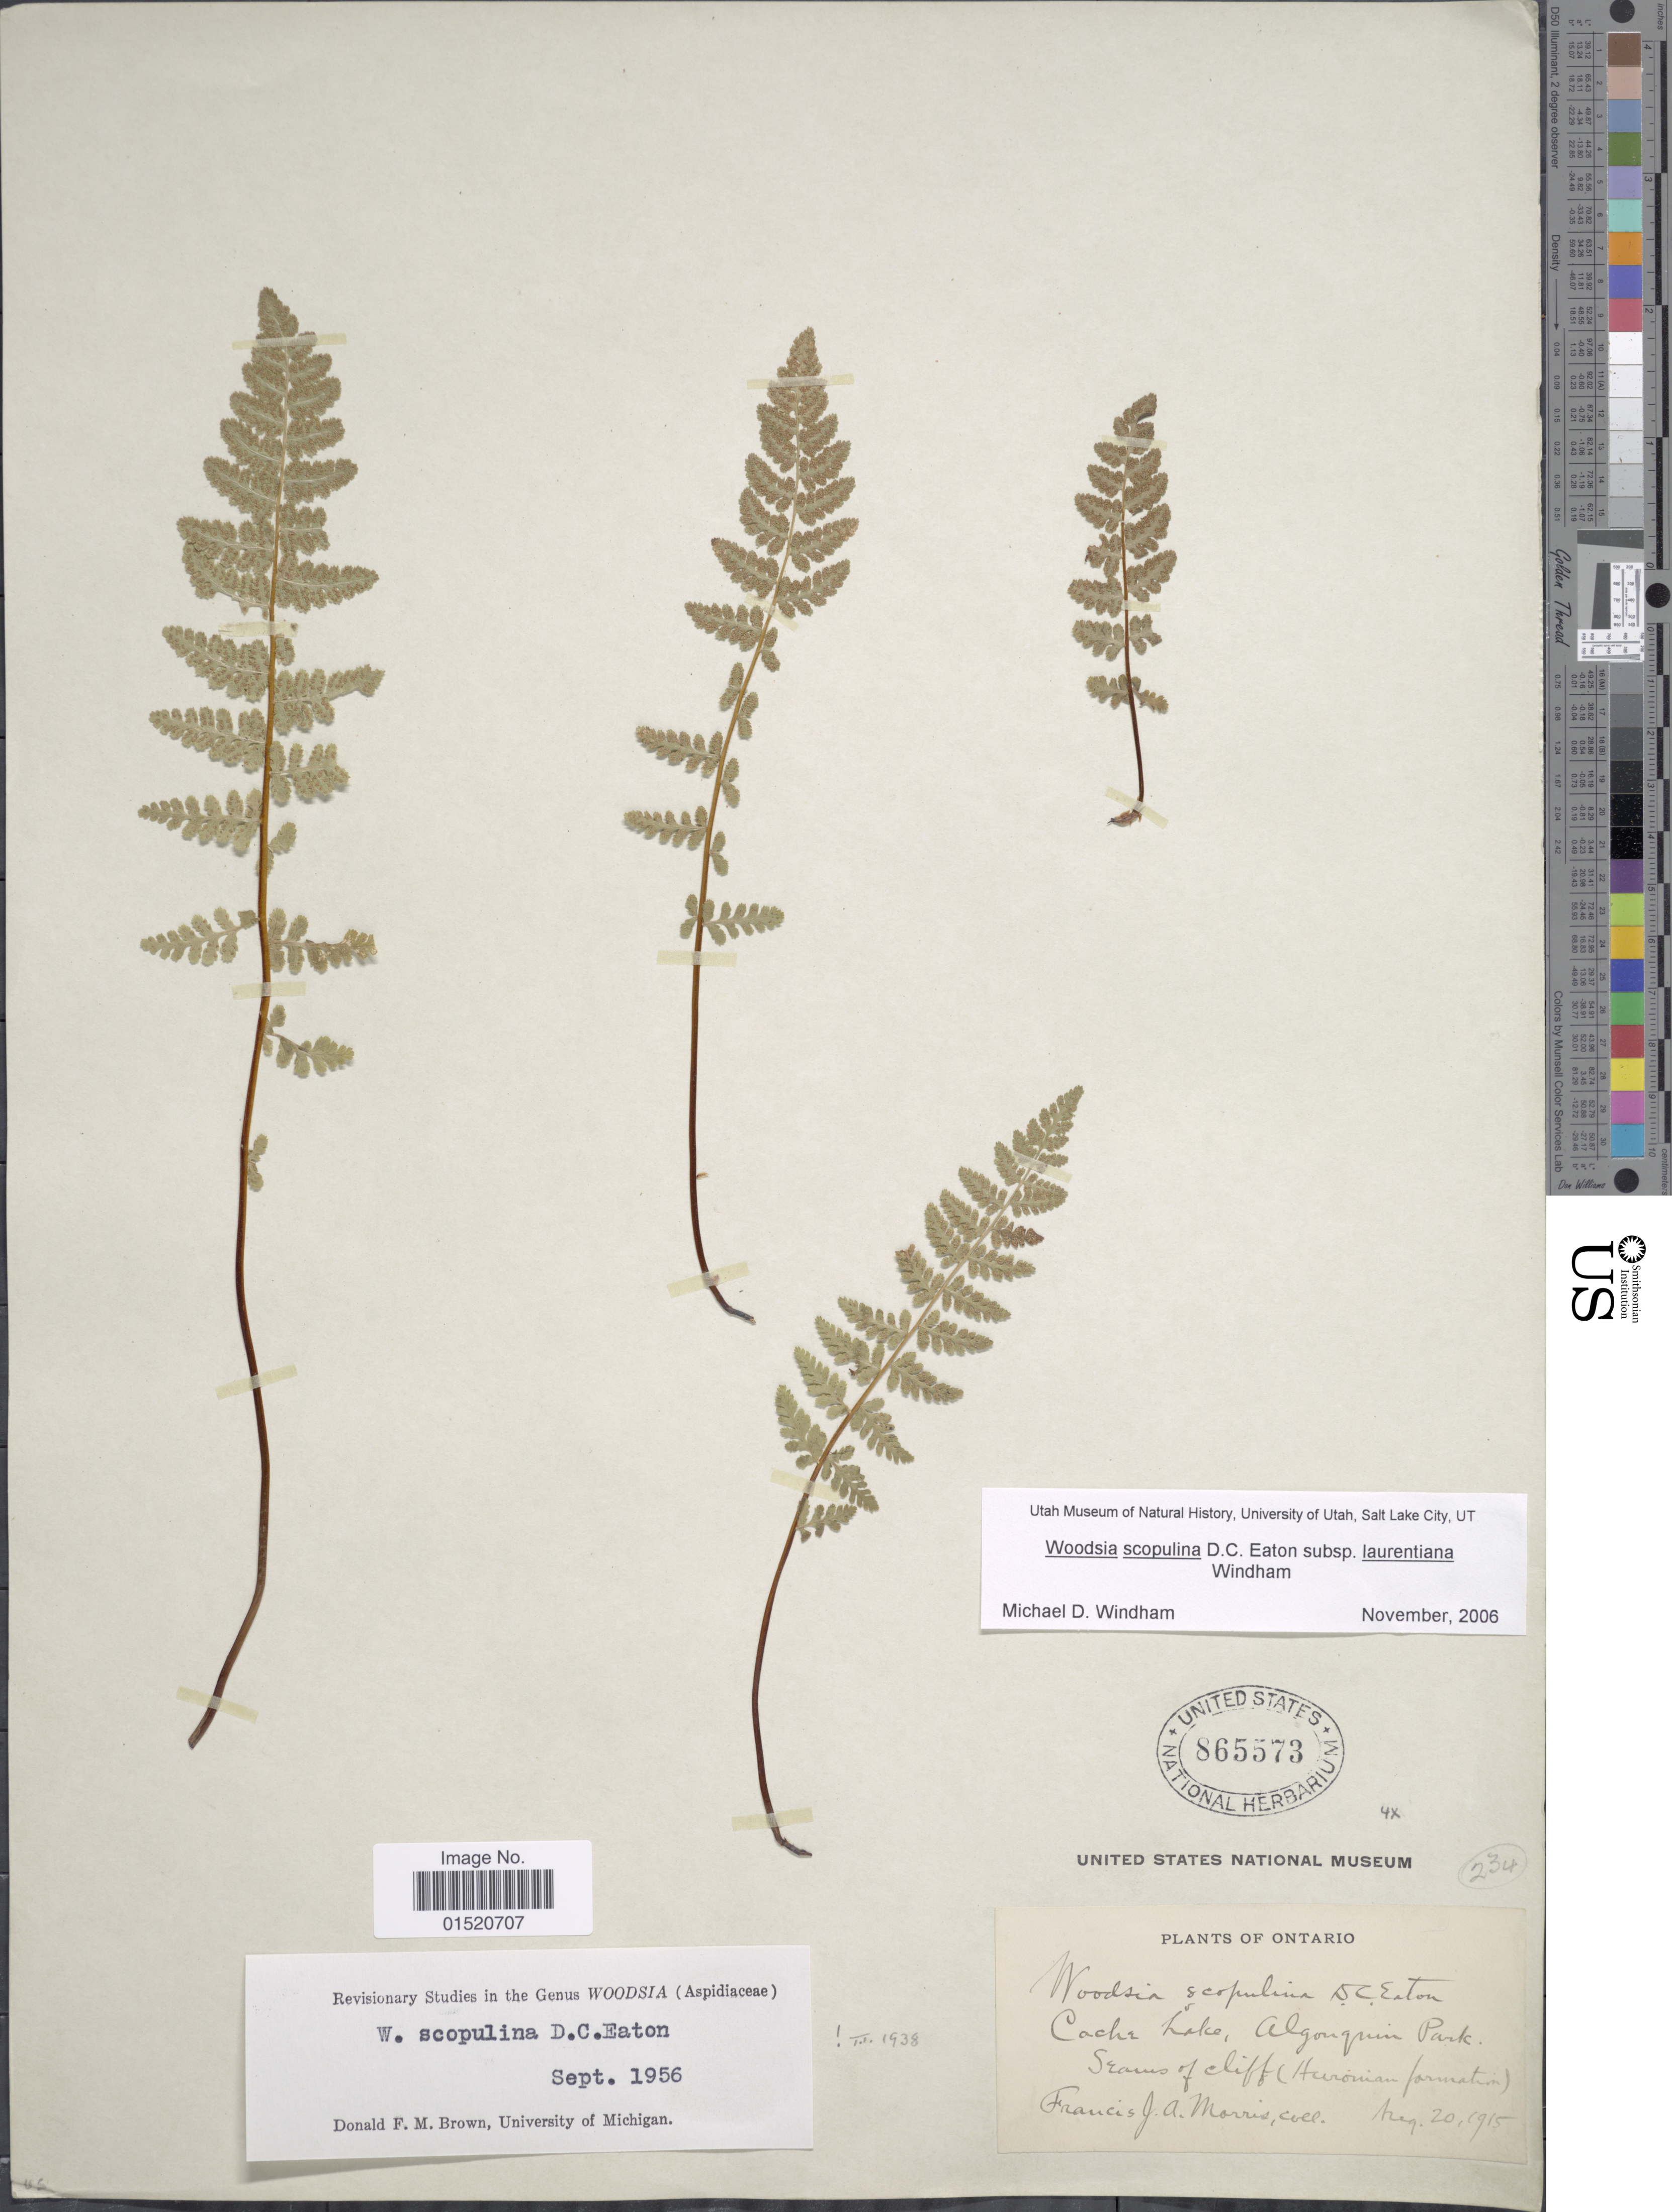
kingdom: Plantae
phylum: Tracheophyta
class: Polypodiopsida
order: Polypodiales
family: Woodsiaceae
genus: Woodsia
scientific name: Woodsia scopulina subsp. laurentiana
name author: Windham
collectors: F. Morris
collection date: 1915-08-20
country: Canada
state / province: Ontario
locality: Coache Lake, Algonquin Park, Seams of cliff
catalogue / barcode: US 865573